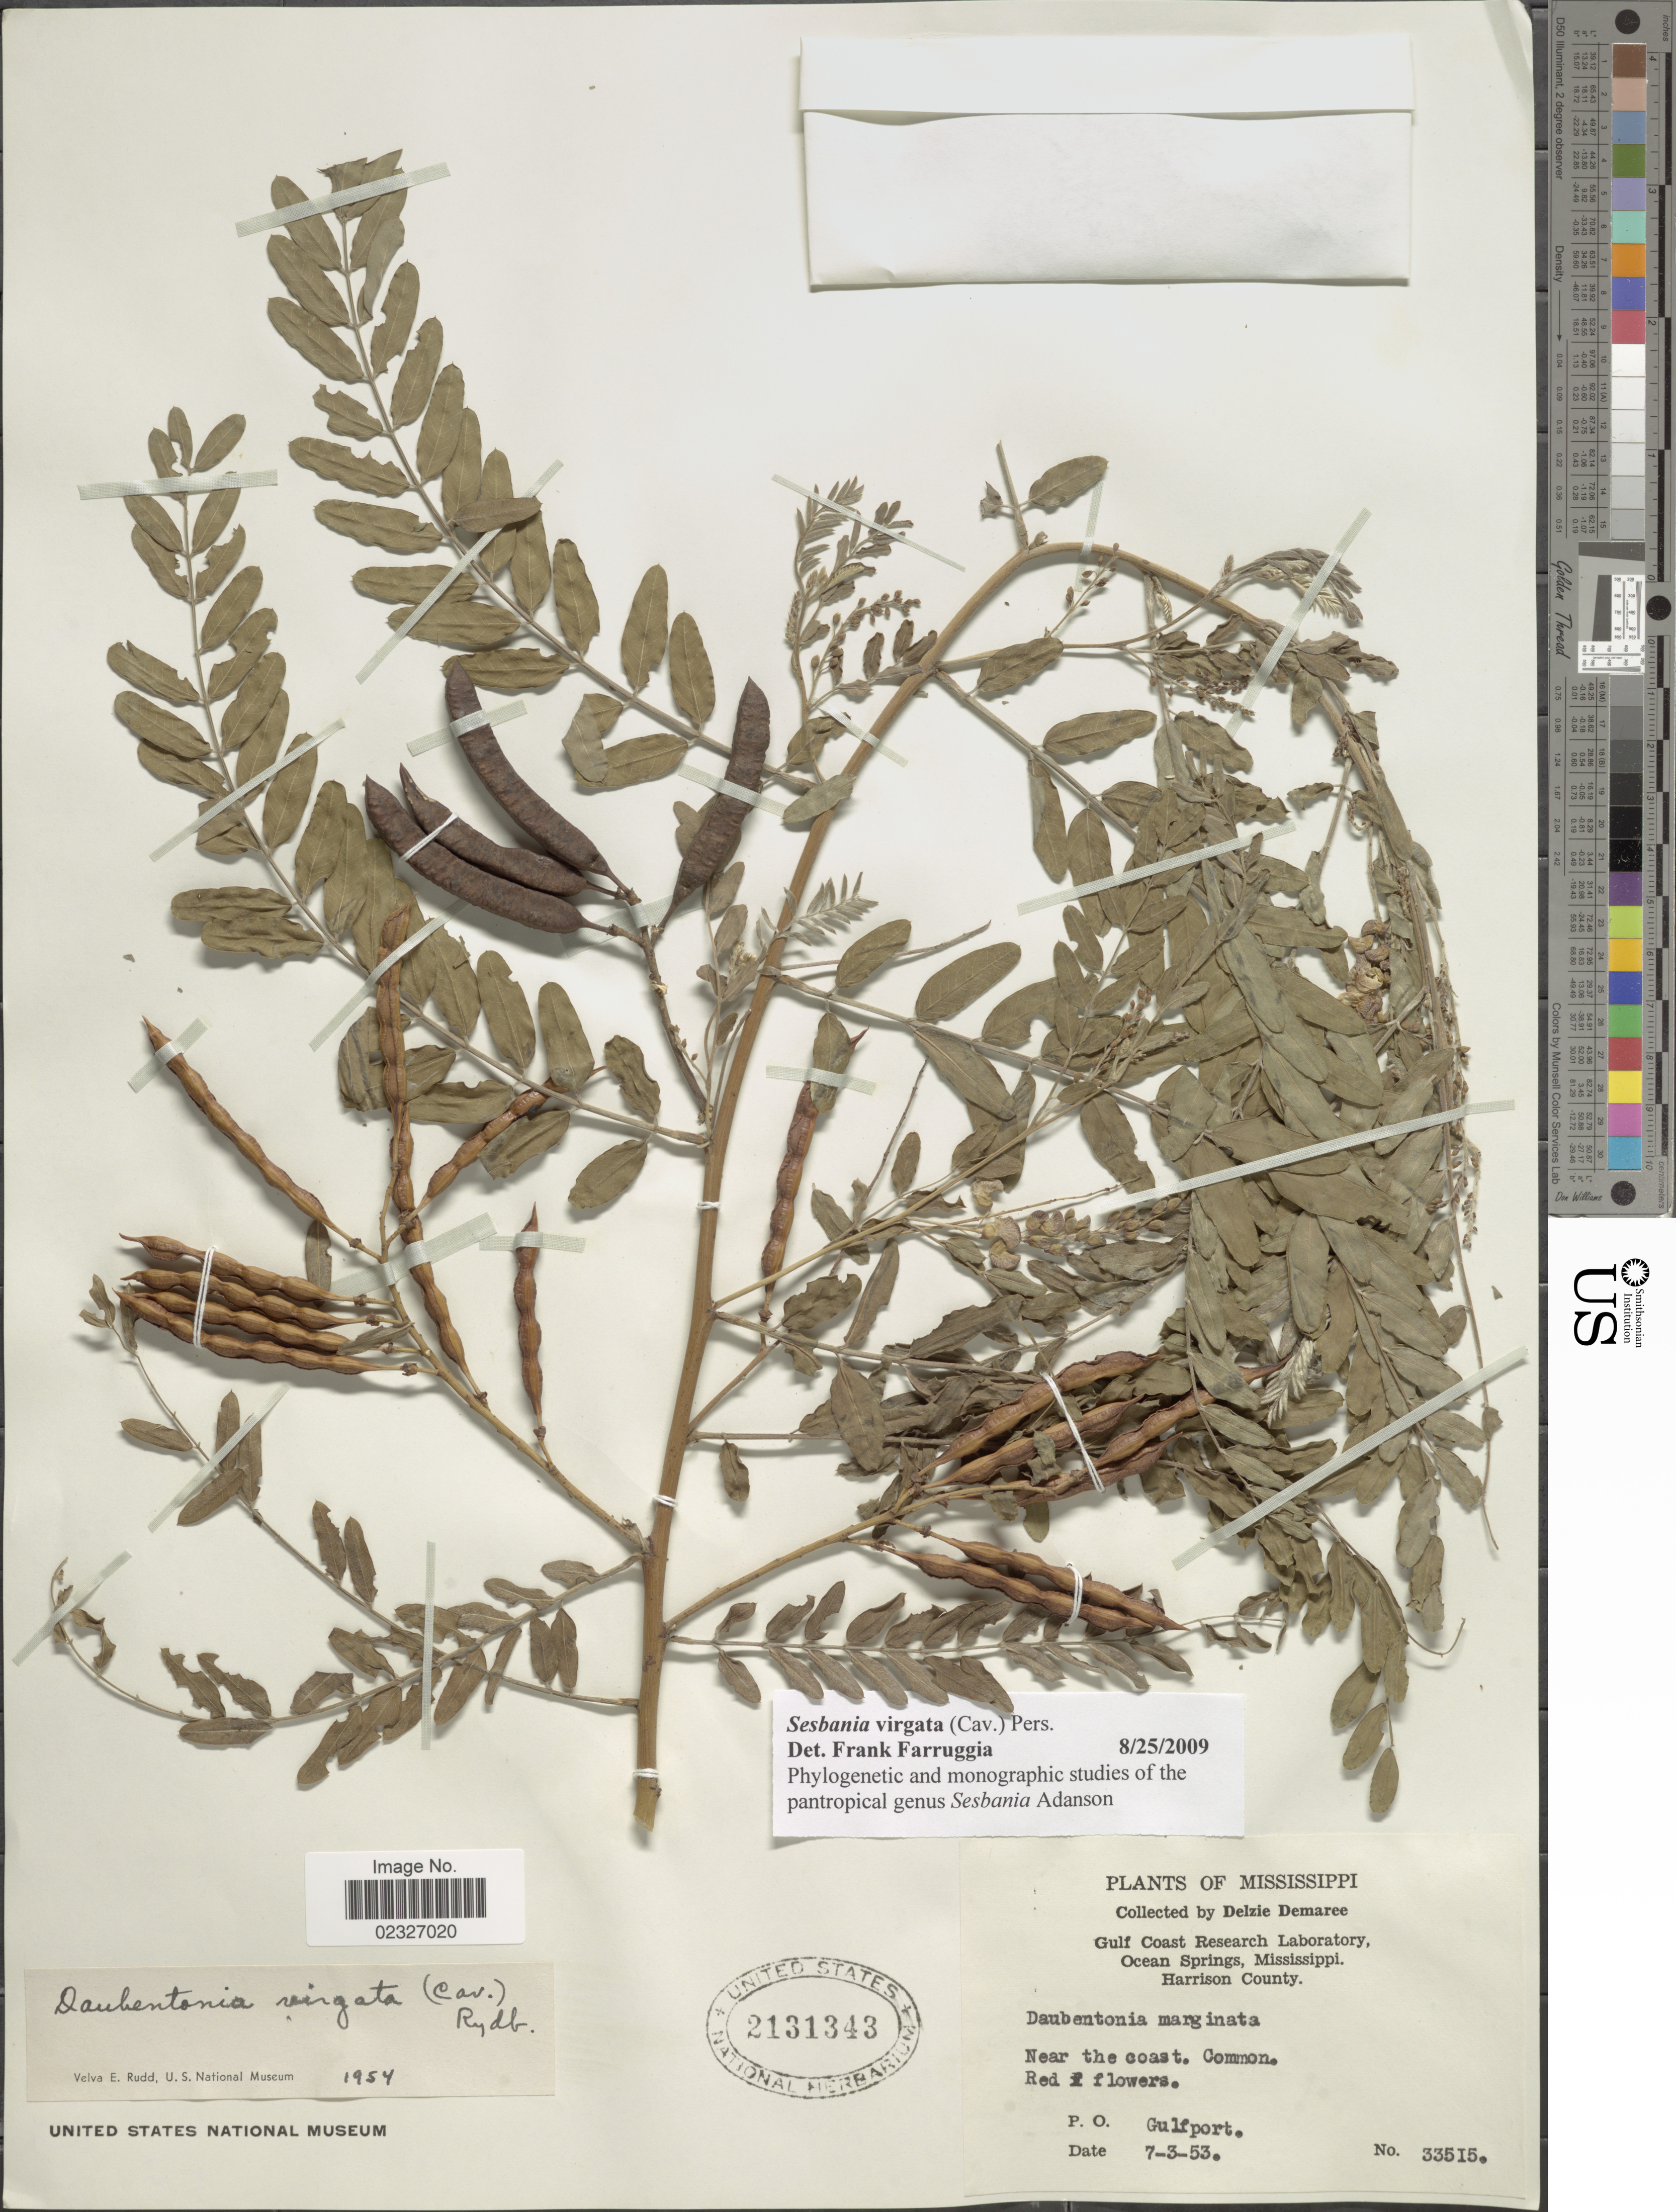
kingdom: Plantae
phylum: Tracheophyta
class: Magnoliopsida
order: Fabales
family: Fabaceae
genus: Sesbania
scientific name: Sesbania virgata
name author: (Cav.) Pers.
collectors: D. Demaree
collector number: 33515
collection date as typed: Transcribed d/m/y: 3/7/53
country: United States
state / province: Mississippi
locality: Gulf Coast Research Laboratory, Ocean Springs, Harrison County, Gulfport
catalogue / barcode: US 2131343